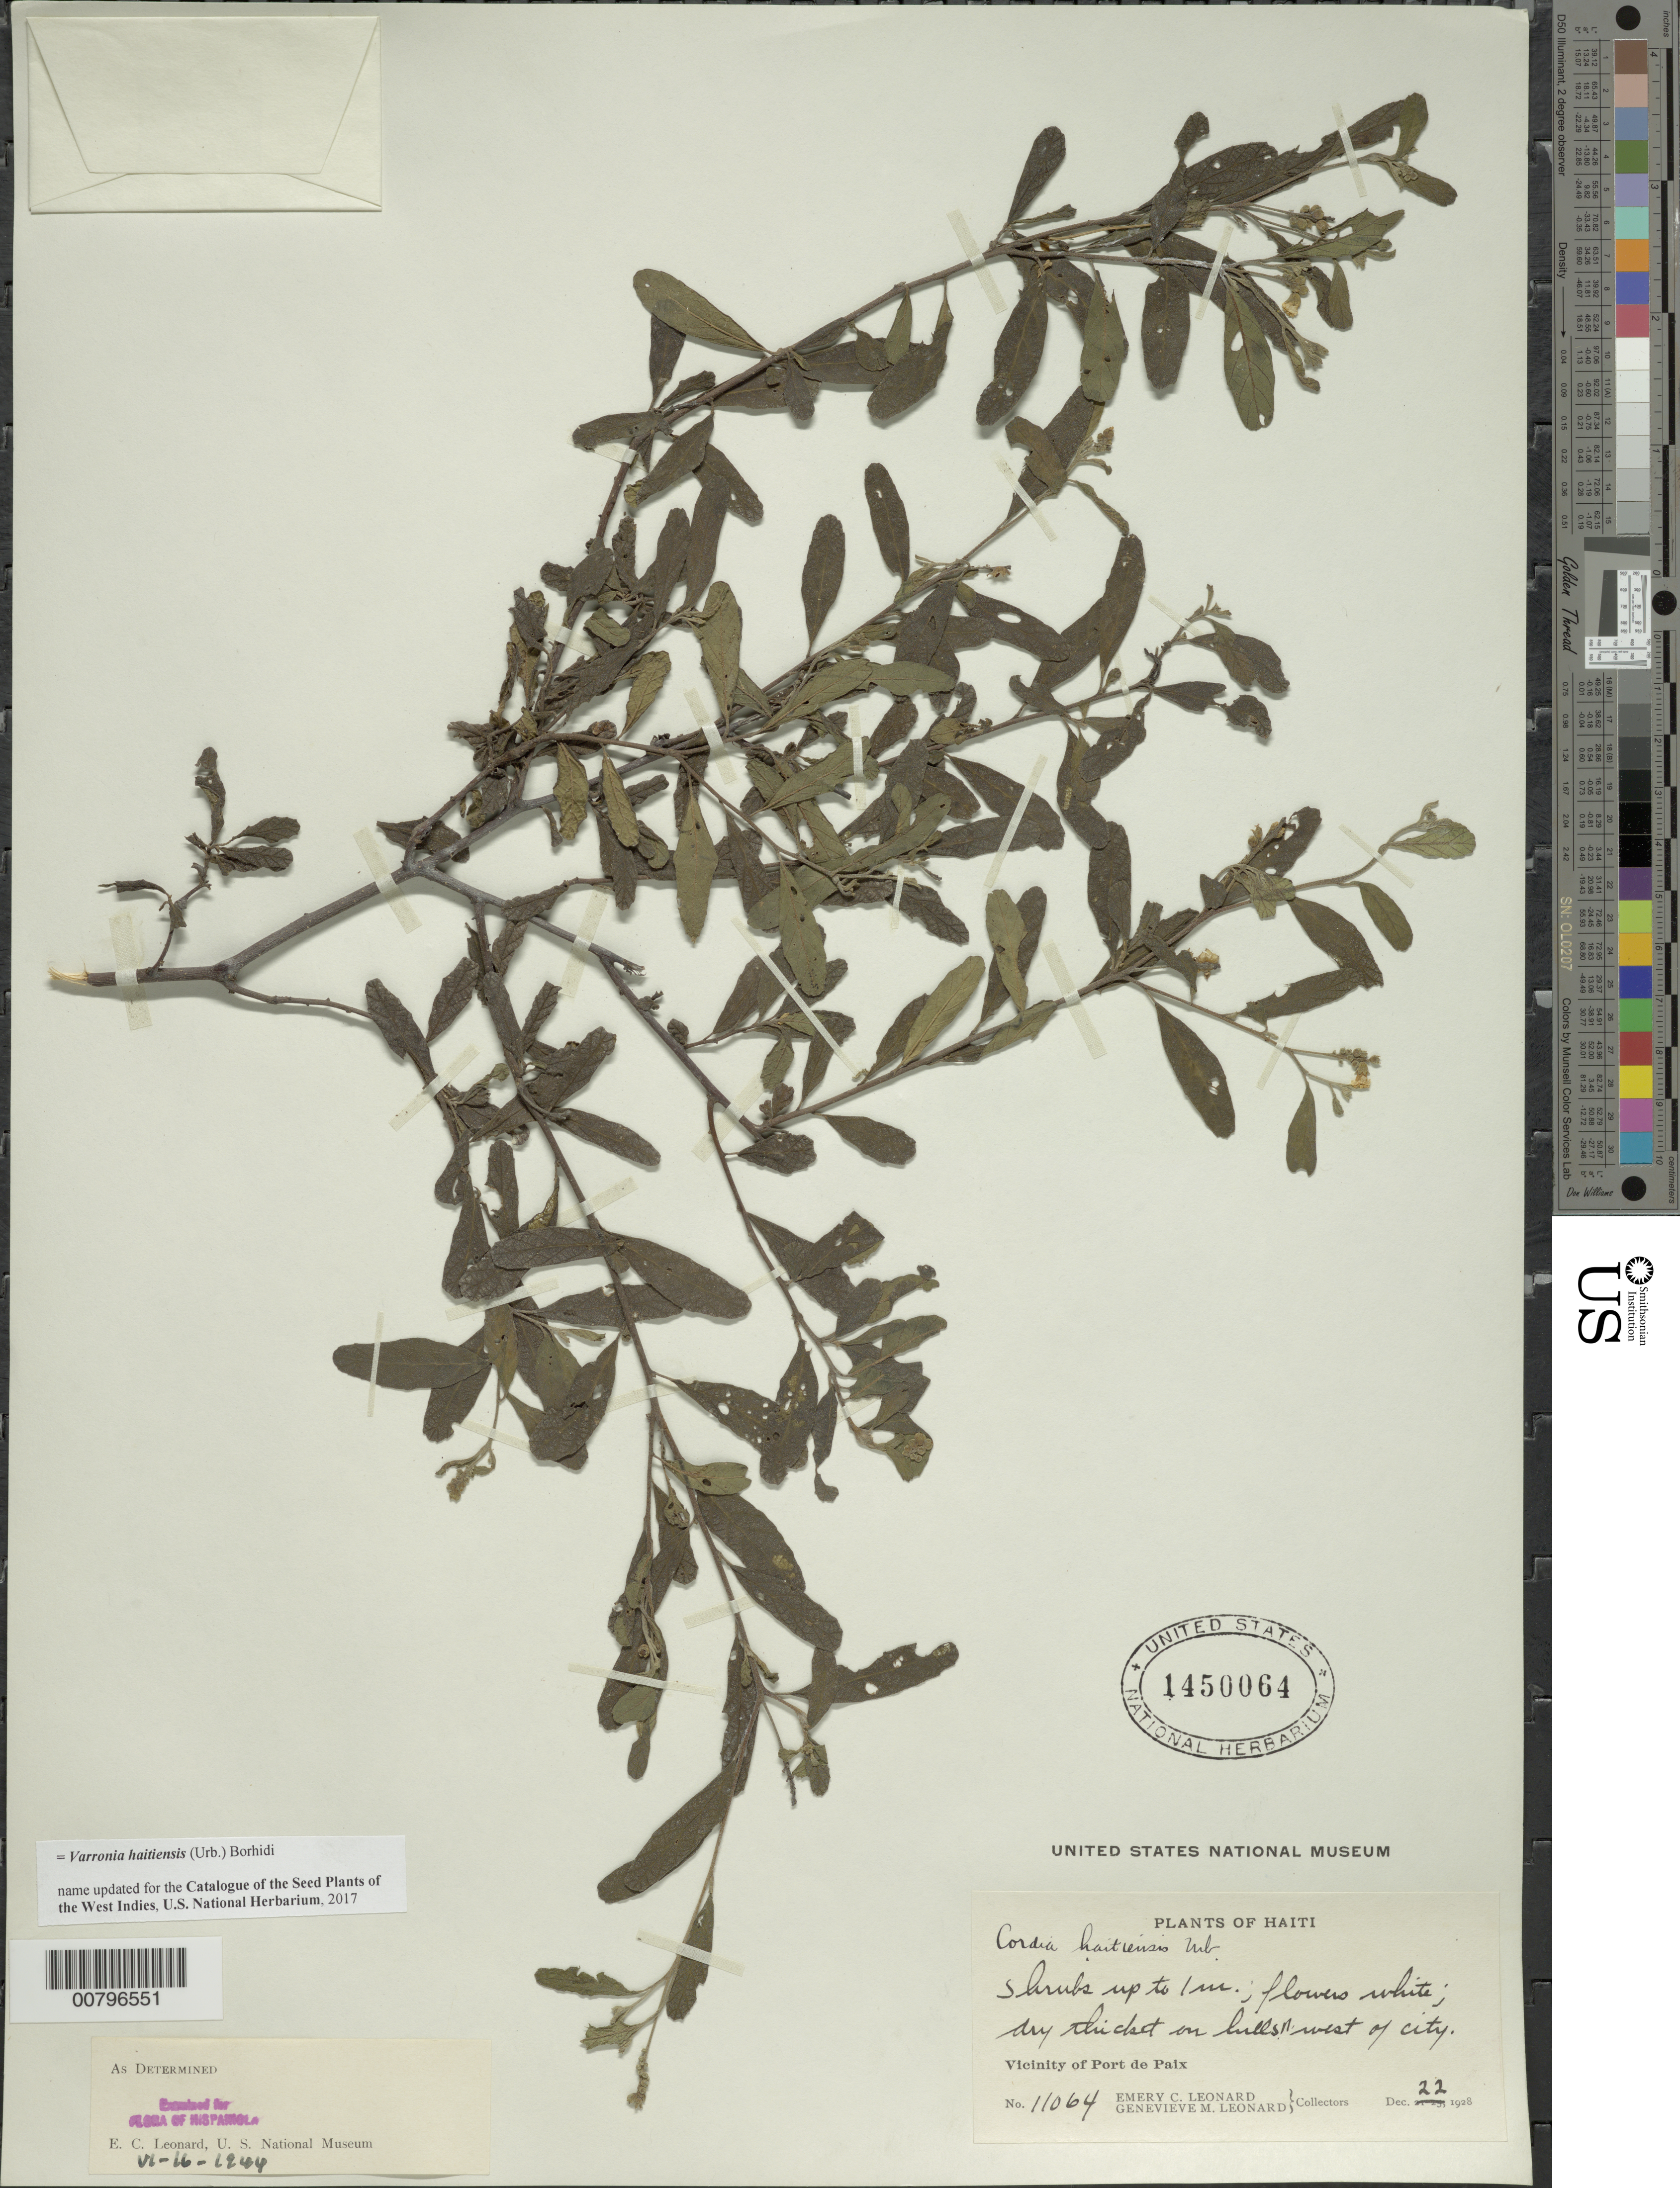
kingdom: Plantae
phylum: Tracheophyta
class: Magnoliopsida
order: Boraginales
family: Cordiaceae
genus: Varronia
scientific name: Varronia haitiensis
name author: (Urb.) Borhidi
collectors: E. C. Leonard & G. M. Leonard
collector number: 11064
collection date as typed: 22 Dec 1929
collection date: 1929-12-22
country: Haiti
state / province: Nord-Óuest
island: Hispaniola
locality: Vicinity of Port de Paix, on hills west of city.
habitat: Dry thicket.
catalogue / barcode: US 1450064